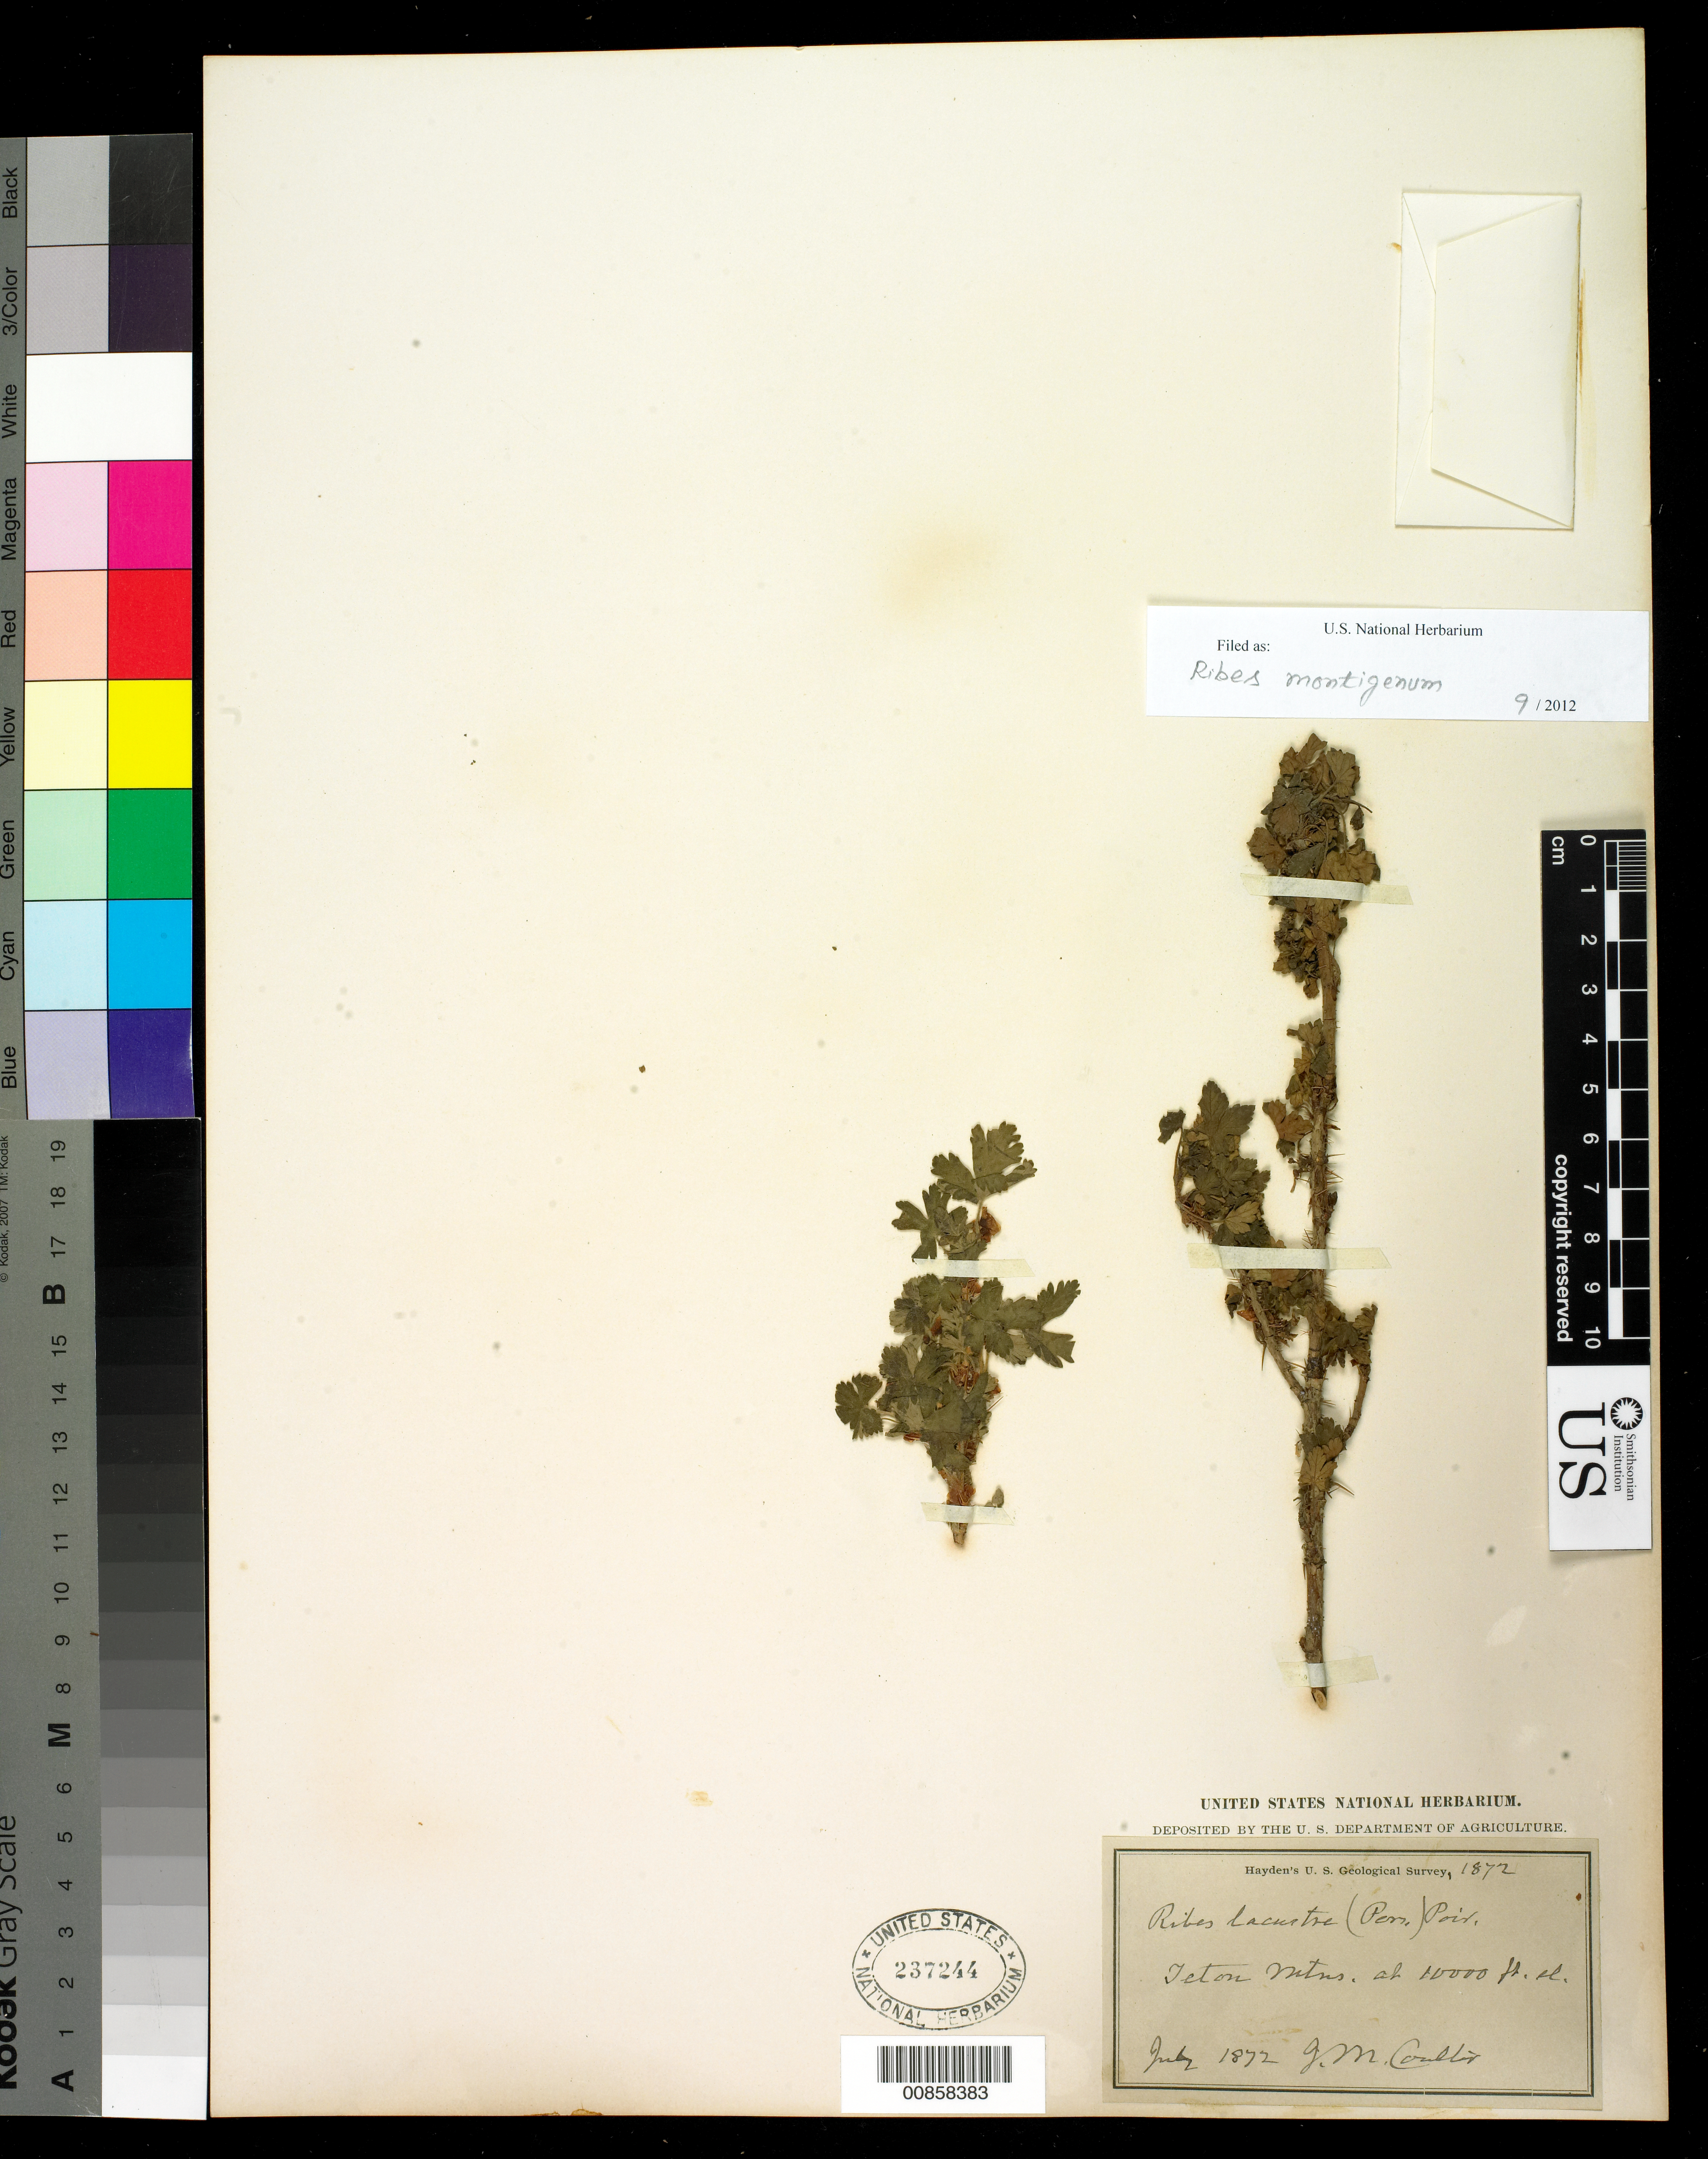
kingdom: Plantae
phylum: Tracheophyta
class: Magnoliopsida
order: Saxifragales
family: Grossulariaceae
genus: Ribes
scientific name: Ribes montigenum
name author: McClatchie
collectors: J. M. Coulter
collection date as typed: Jul 1872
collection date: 1872-07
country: United States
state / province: Wyoming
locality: Teton Mts.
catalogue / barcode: US 237244